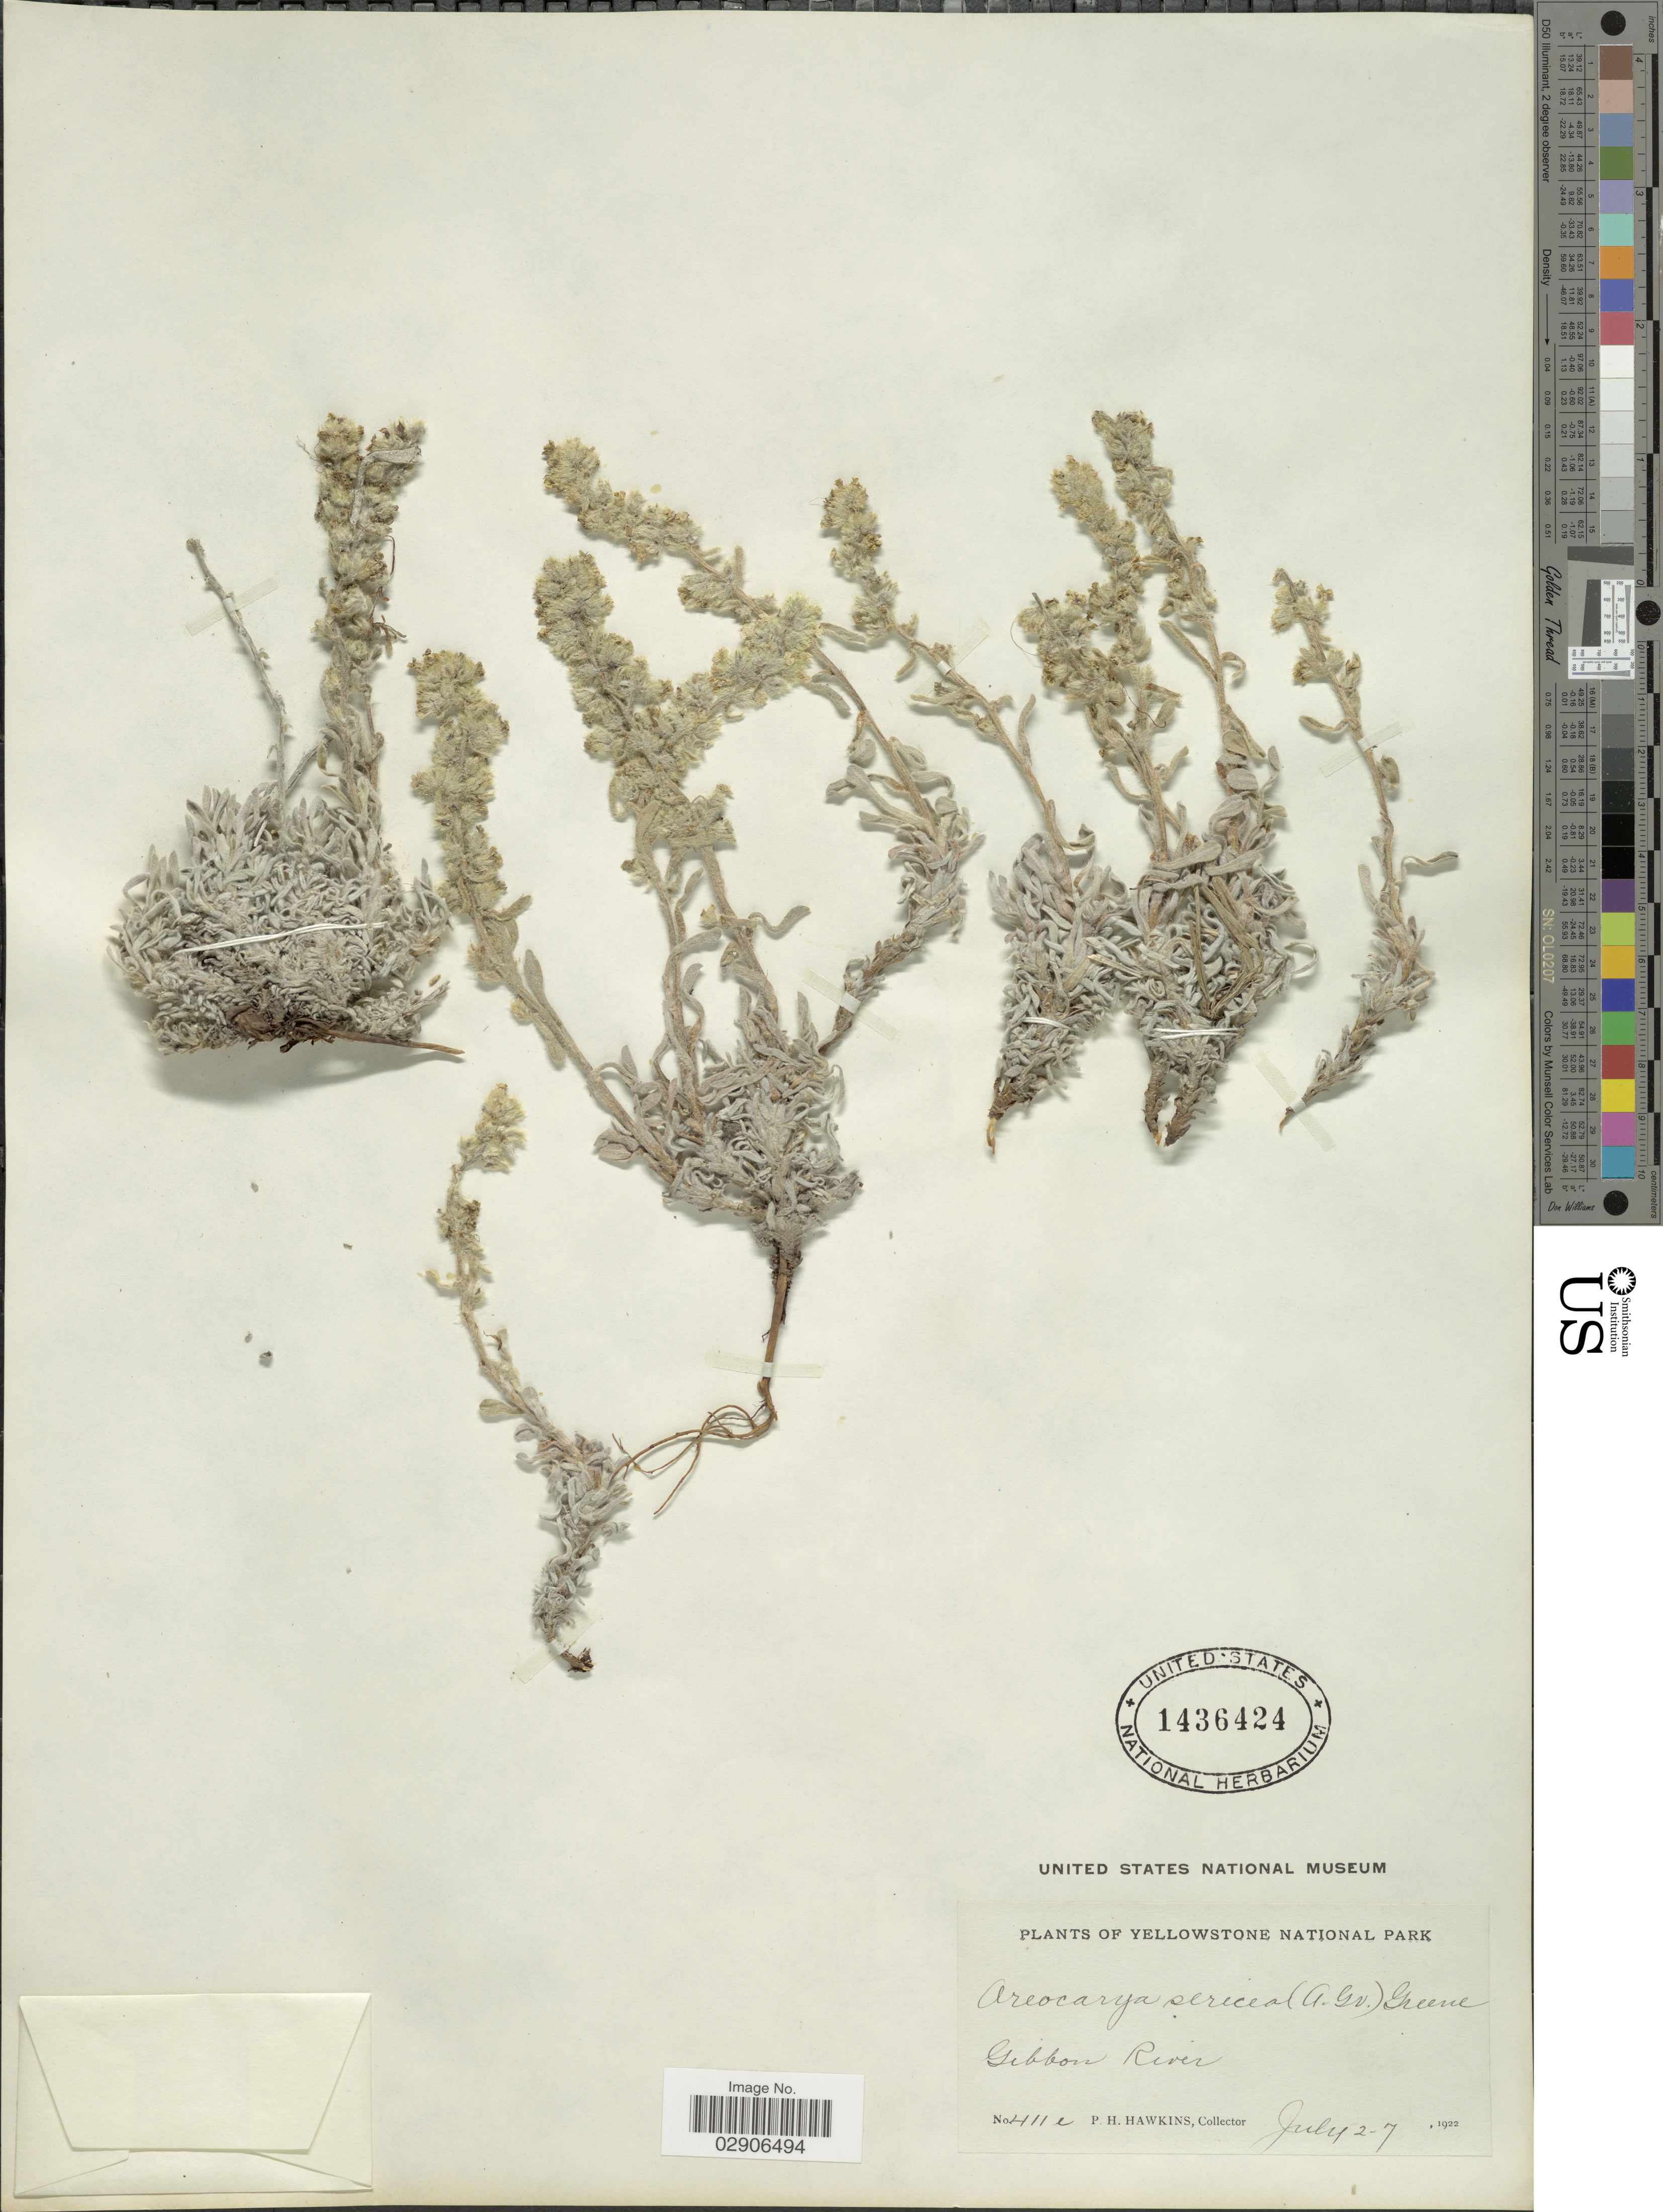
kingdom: Plantae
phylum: Tracheophyta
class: Magnoliopsida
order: Boraginales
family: Boraginaceae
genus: Oreocarya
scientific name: Oreocarya sericea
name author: (A. Gray) Greene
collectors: P. Hawkins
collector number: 411e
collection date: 1922-07-02/1922-07-07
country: United States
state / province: Wyoming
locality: Yellowstone National Park. Gibbon River.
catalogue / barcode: US 1436424